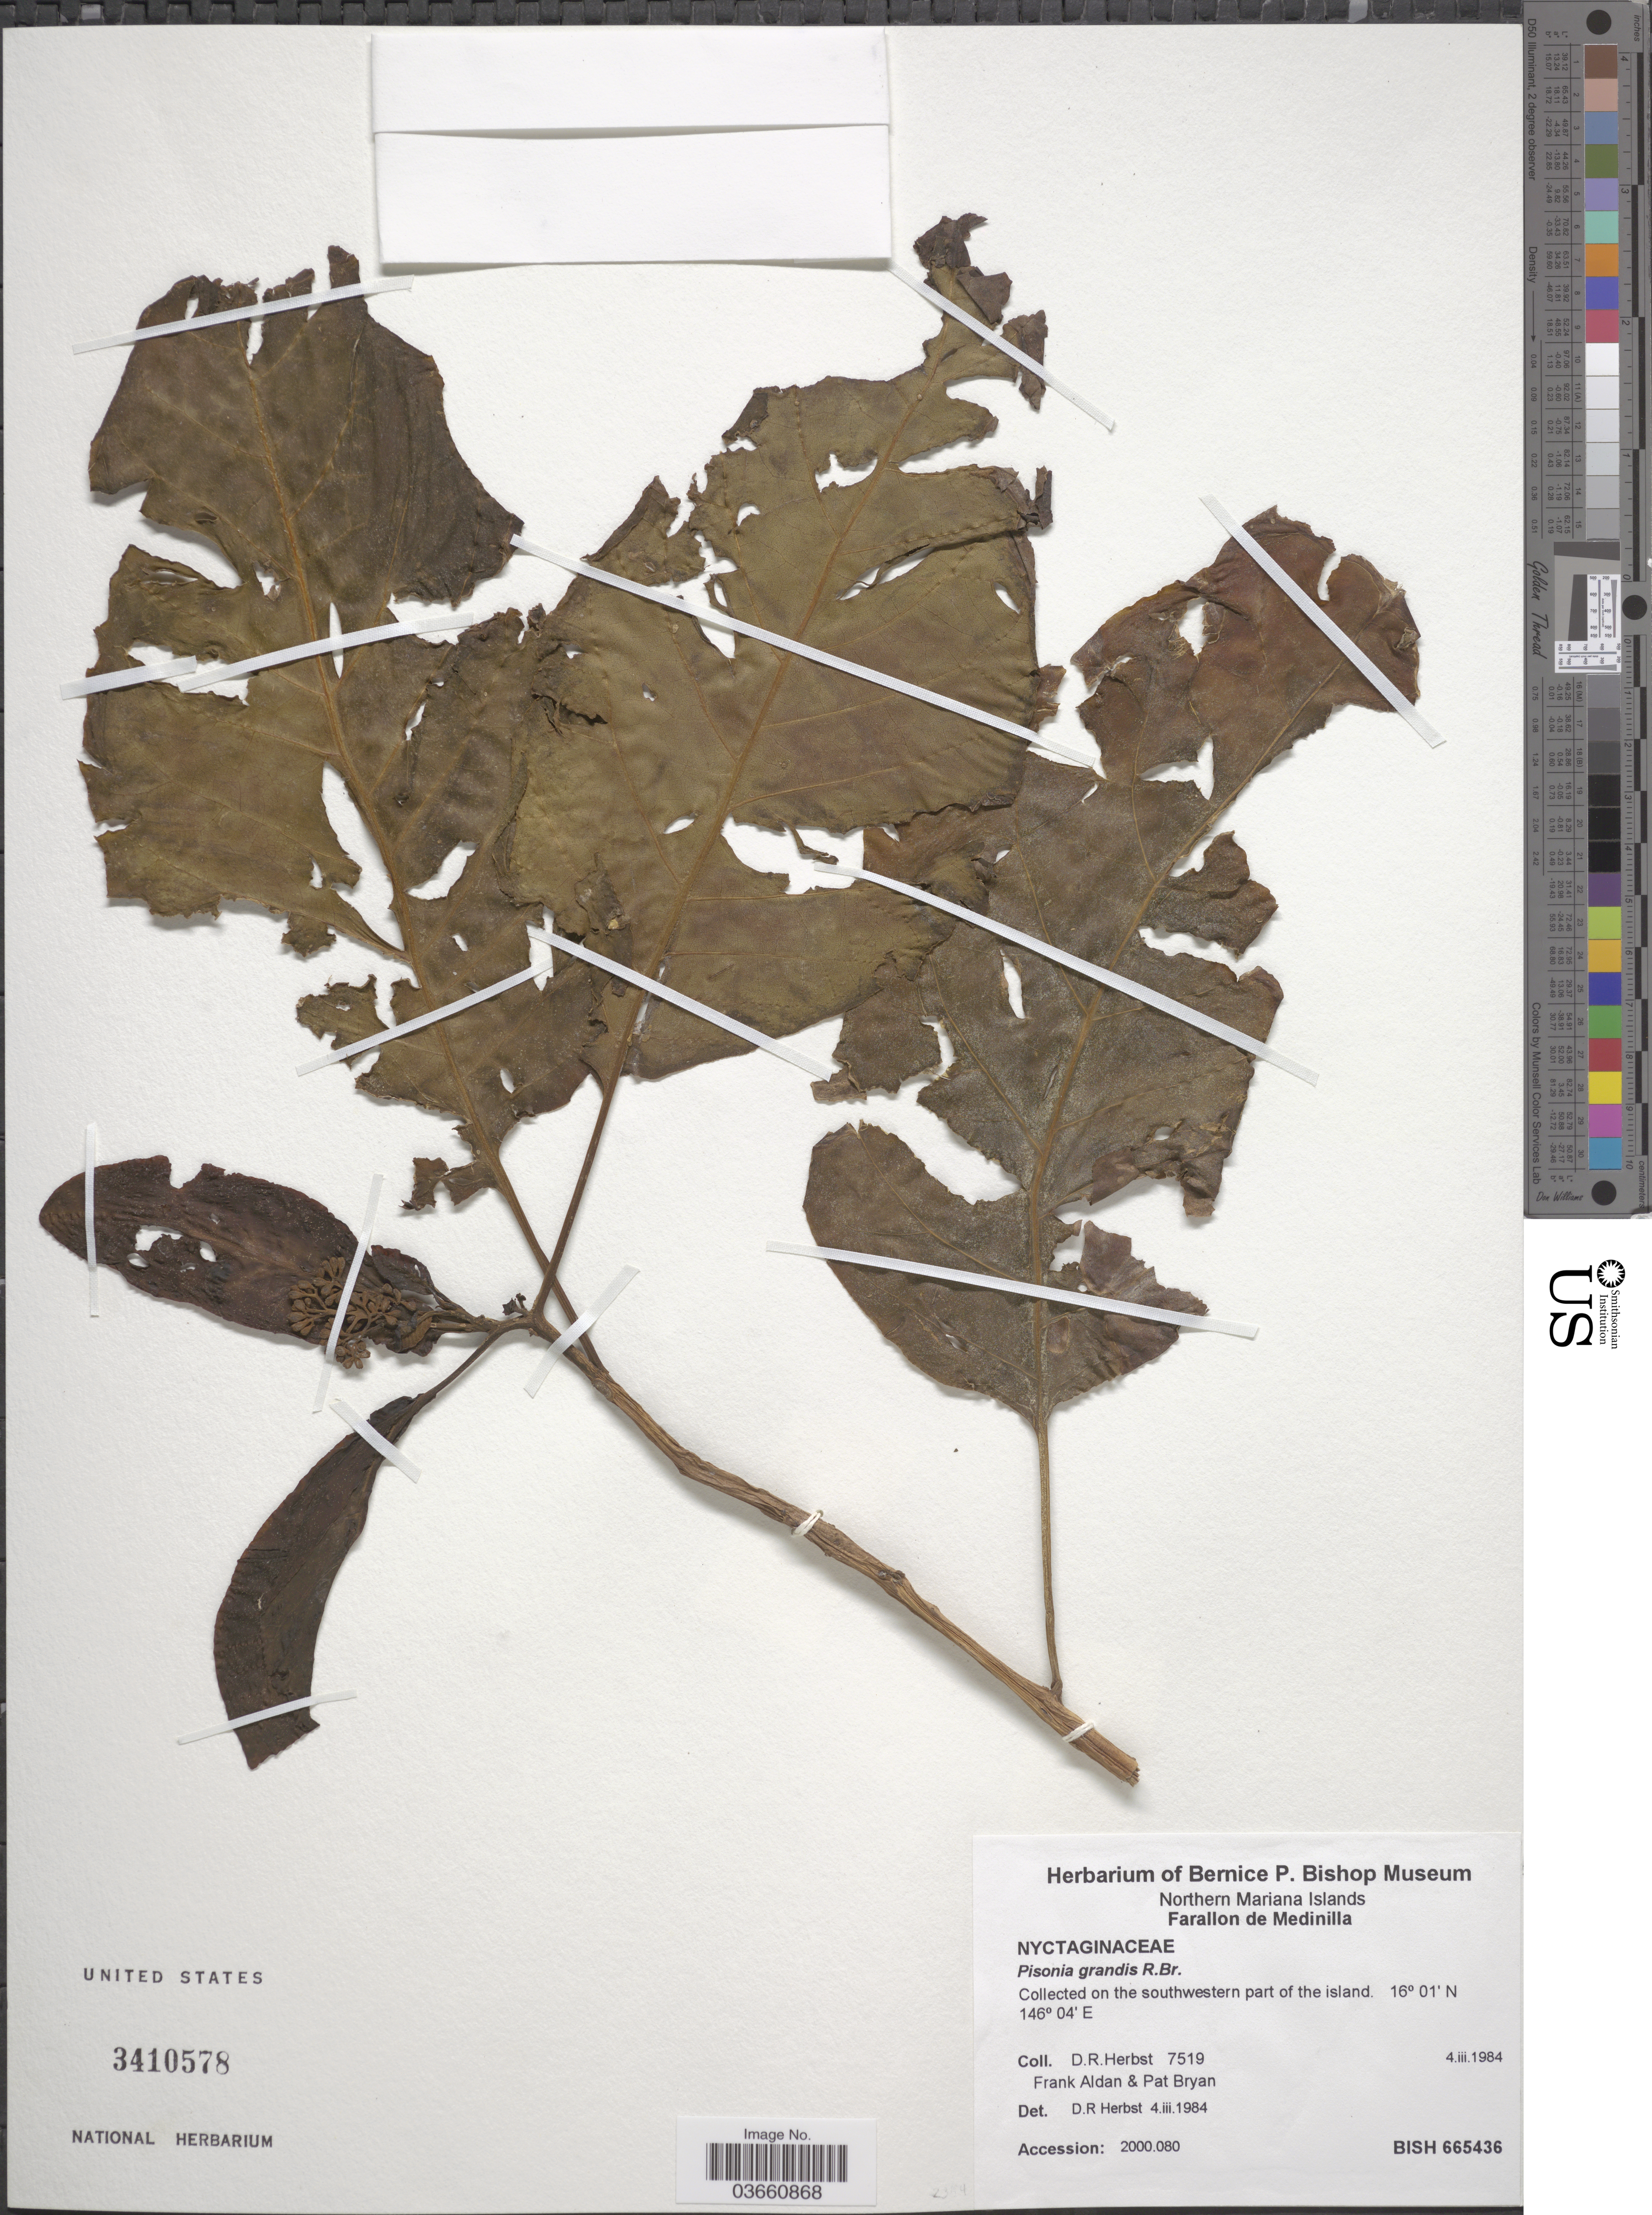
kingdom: Plantae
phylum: Tracheophyta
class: Magnoliopsida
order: Caryophyllales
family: Nyctaginaceae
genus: Pisonia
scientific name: Pisonia grandis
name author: R. Br.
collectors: D. R. Herbst, F. Aldan & P. Bryan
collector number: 7519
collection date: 1984-03-04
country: Northern Mariana Islands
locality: Farallon de Medinilla. On the southwestern part of the island.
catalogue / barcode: US 3410578